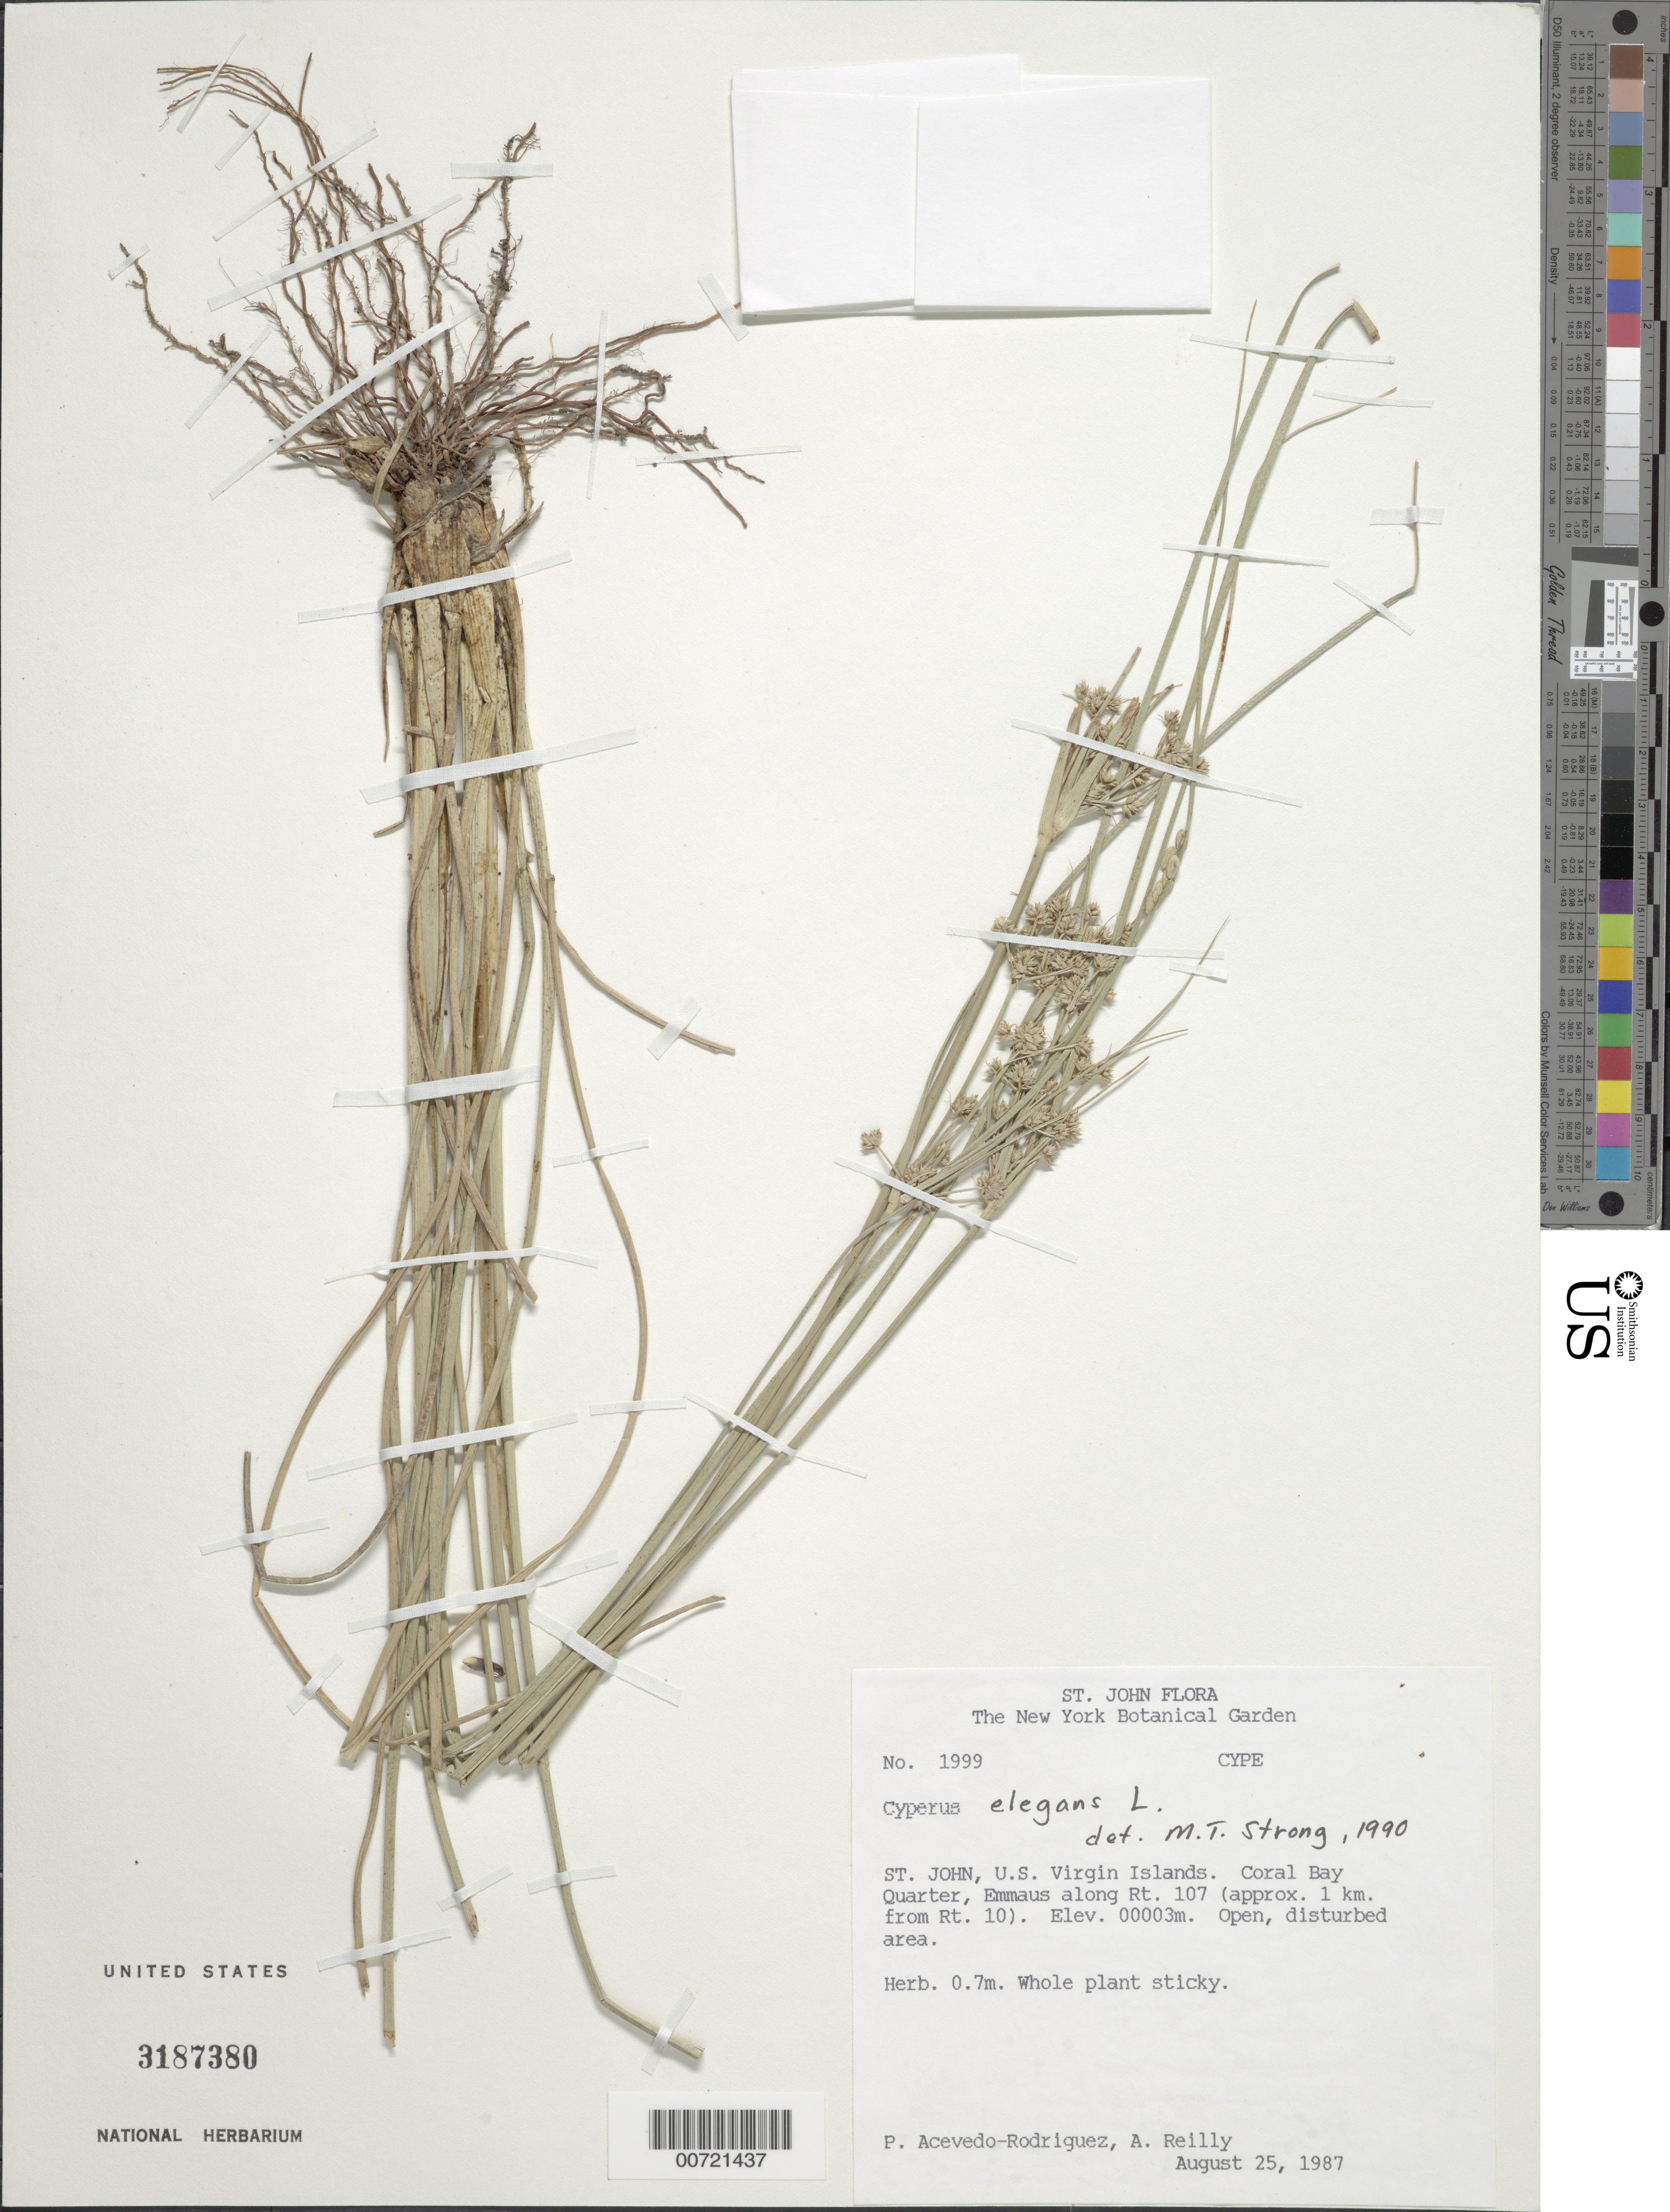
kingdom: Plantae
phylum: Tracheophyta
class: Liliopsida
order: Poales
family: Cyperaceae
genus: Cyperus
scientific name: Cyperus elegans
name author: L.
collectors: P. Acevedo-Rodr. & A. Reilly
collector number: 1999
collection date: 1987-08-25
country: U.S. Virgin Islands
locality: St. John, U.S. Virgin Islands, Coral Bay Quarter, Emmaus along RT. 107 (approx. 1 km from RT. 10)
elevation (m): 3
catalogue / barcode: US 3187380